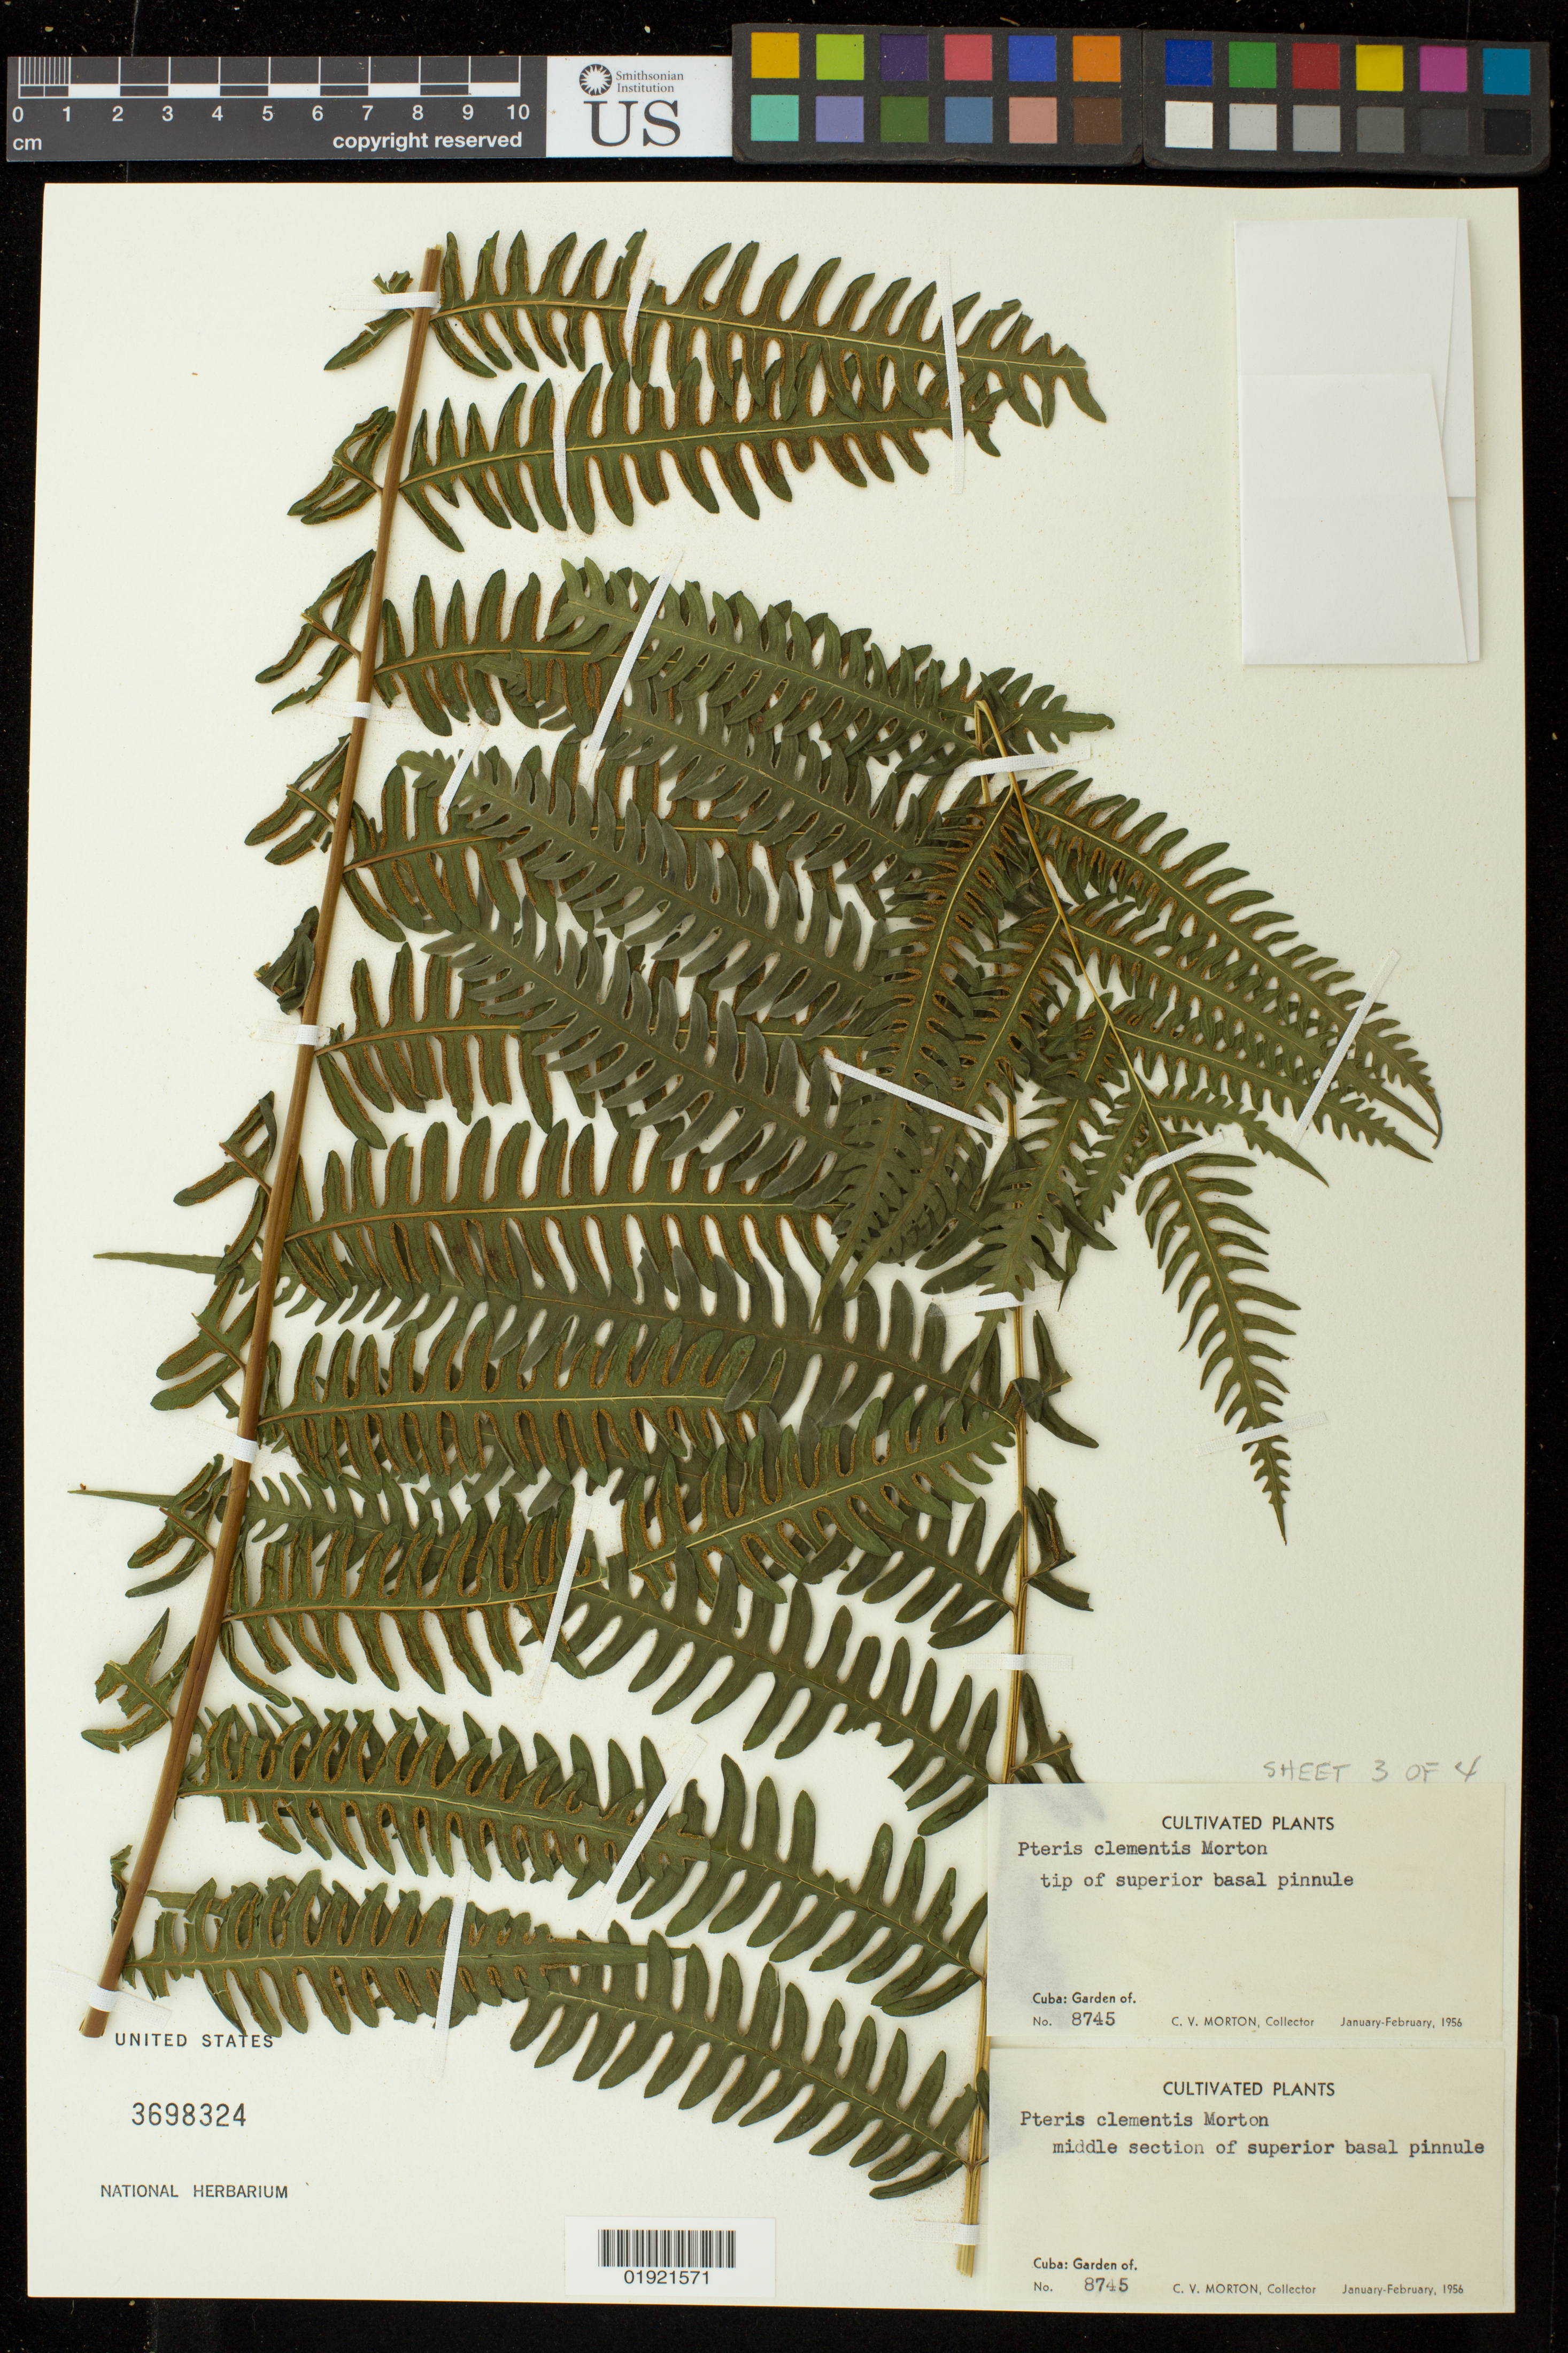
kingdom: Plantae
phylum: Tracheophyta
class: Polypodiopsida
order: Polypodiales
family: Pteridaceae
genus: Pteris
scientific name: Pteris clementis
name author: Morton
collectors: C. V. Morton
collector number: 8745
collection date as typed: January-February 1956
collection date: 1956-01/1956-02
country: Cuba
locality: Garden of Hermelia Casas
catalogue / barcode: US 3698324